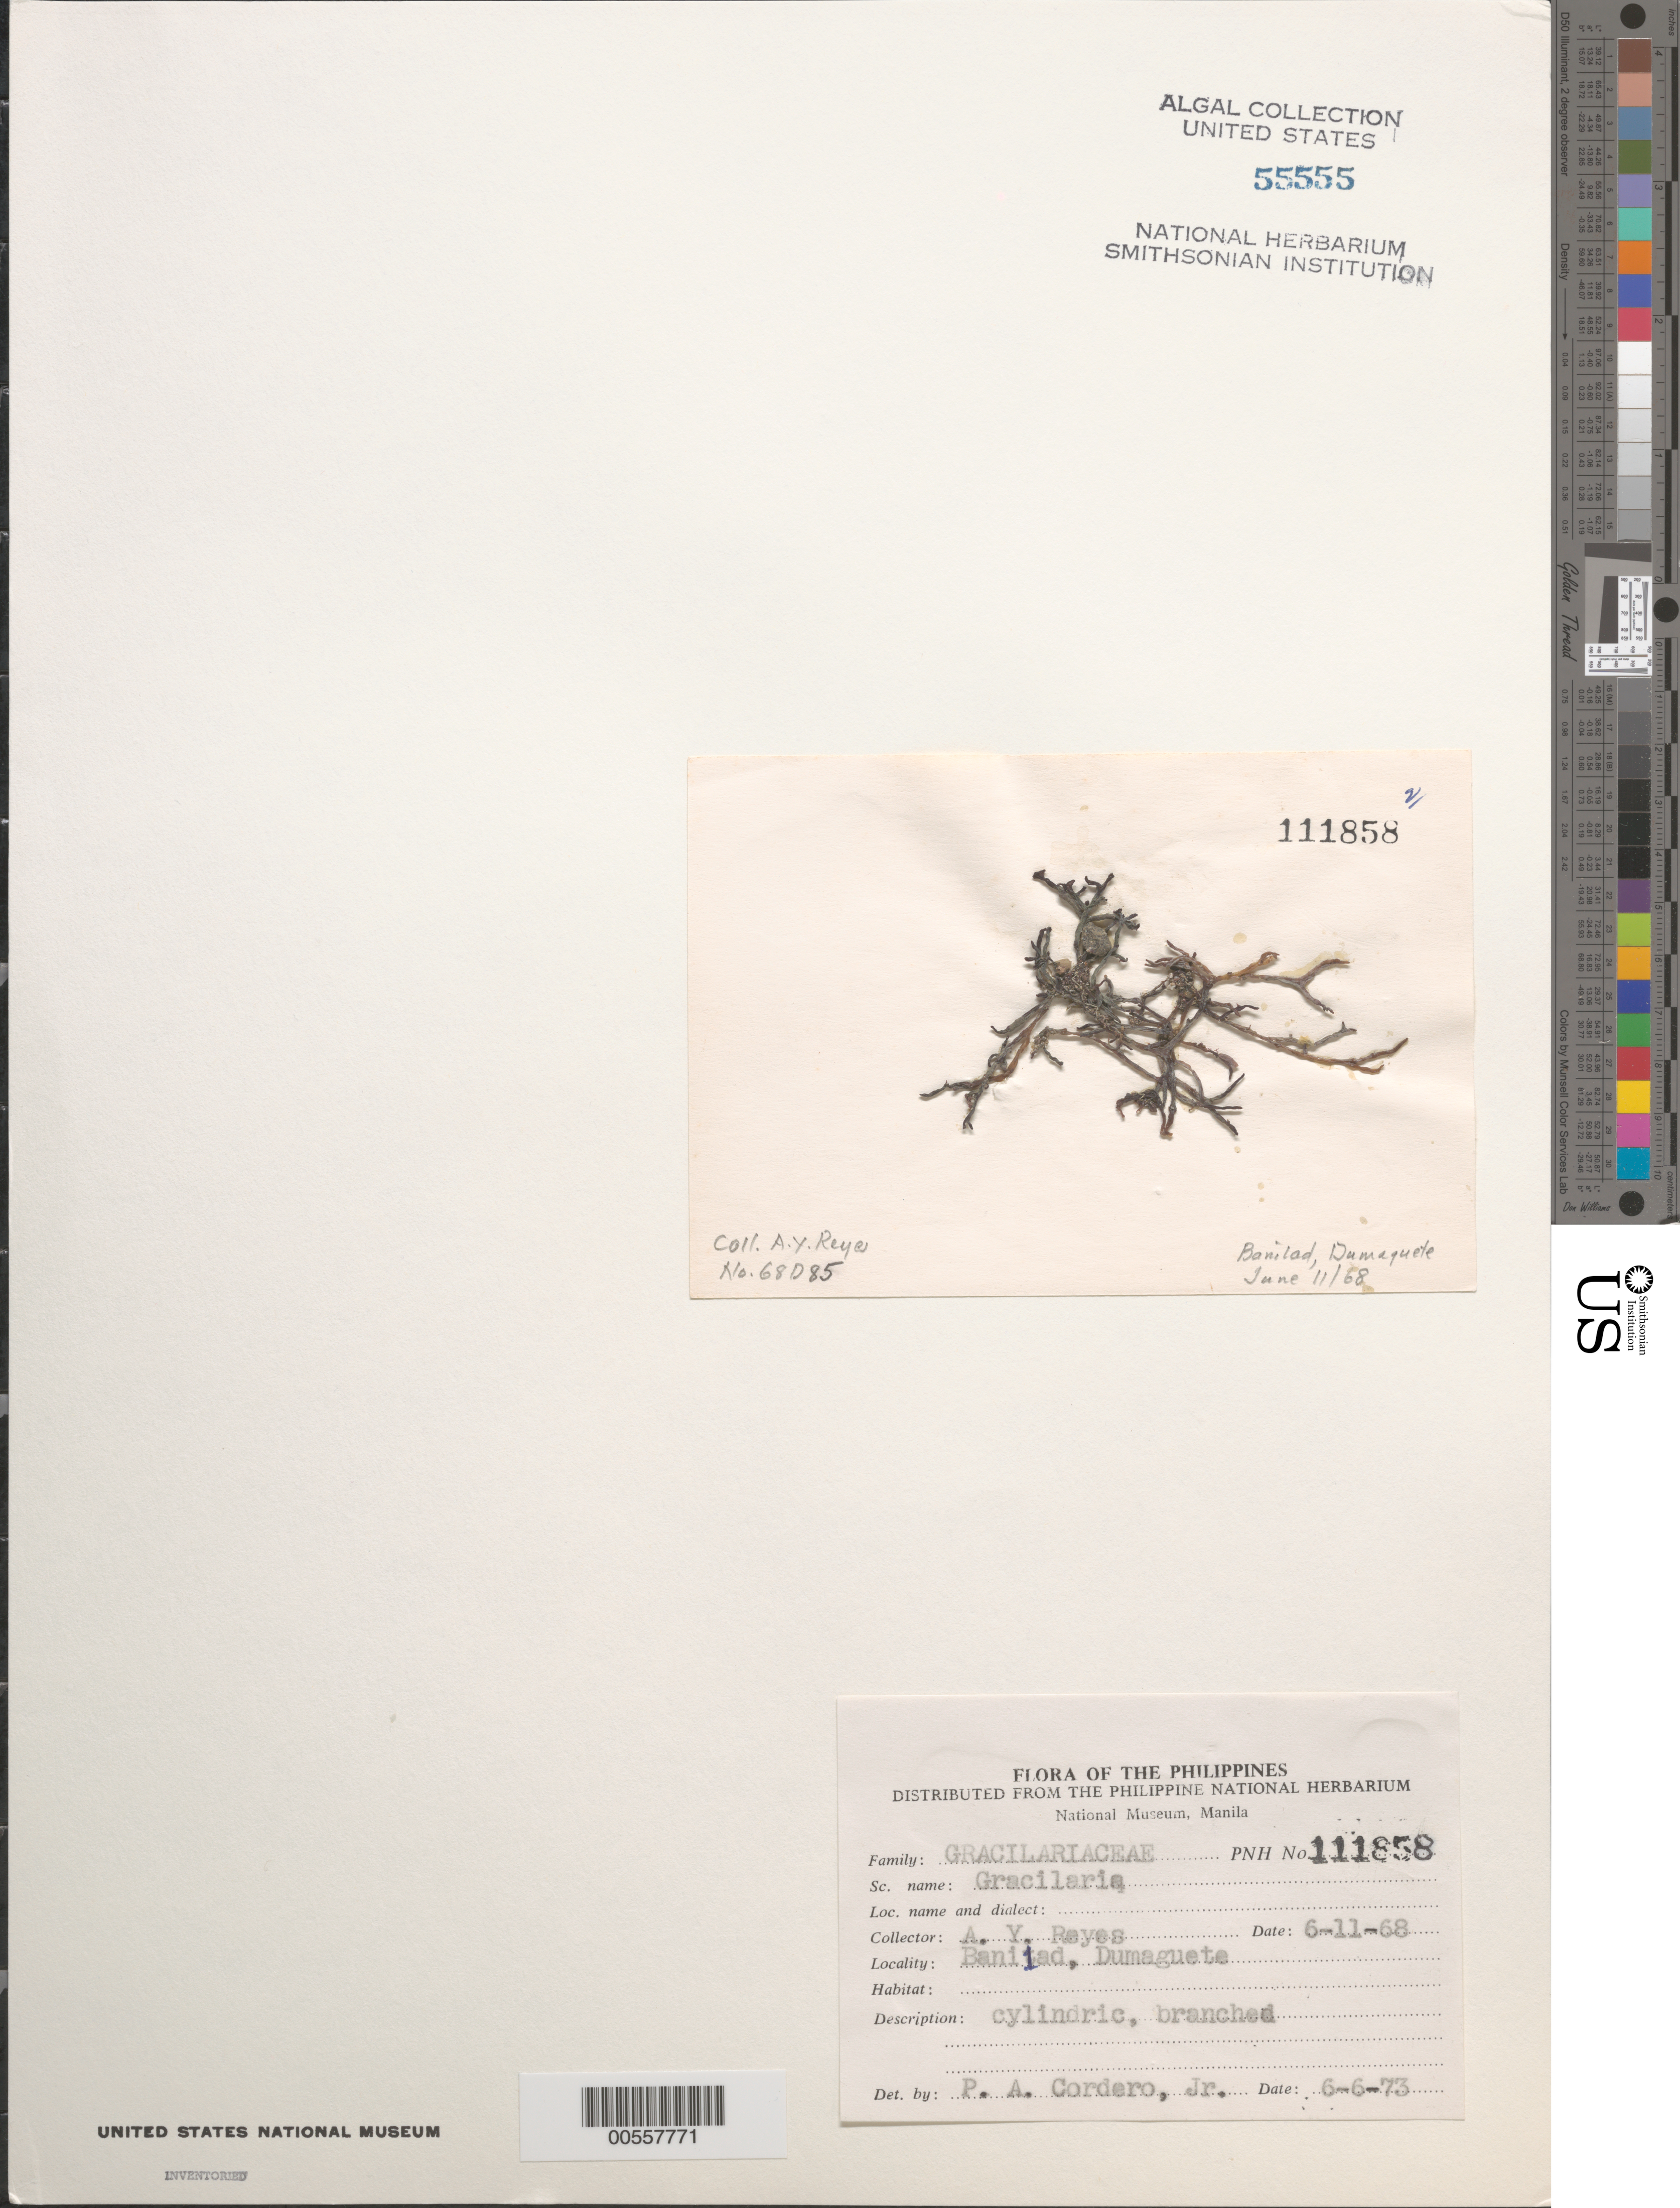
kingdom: Plantae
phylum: Rhodophyta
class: Florideophyceae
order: Gracilariales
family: Gracilariaceae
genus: Gracilaria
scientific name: Gracilaria sp.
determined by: Cordero, P. A., Jr.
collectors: A. Reyes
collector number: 68d85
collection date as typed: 11 Jun 1968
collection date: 1968-06-11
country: Philippines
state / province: Central Visayas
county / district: Negros Oriental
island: Negros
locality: Banilad, Dumaguete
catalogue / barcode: US 55555